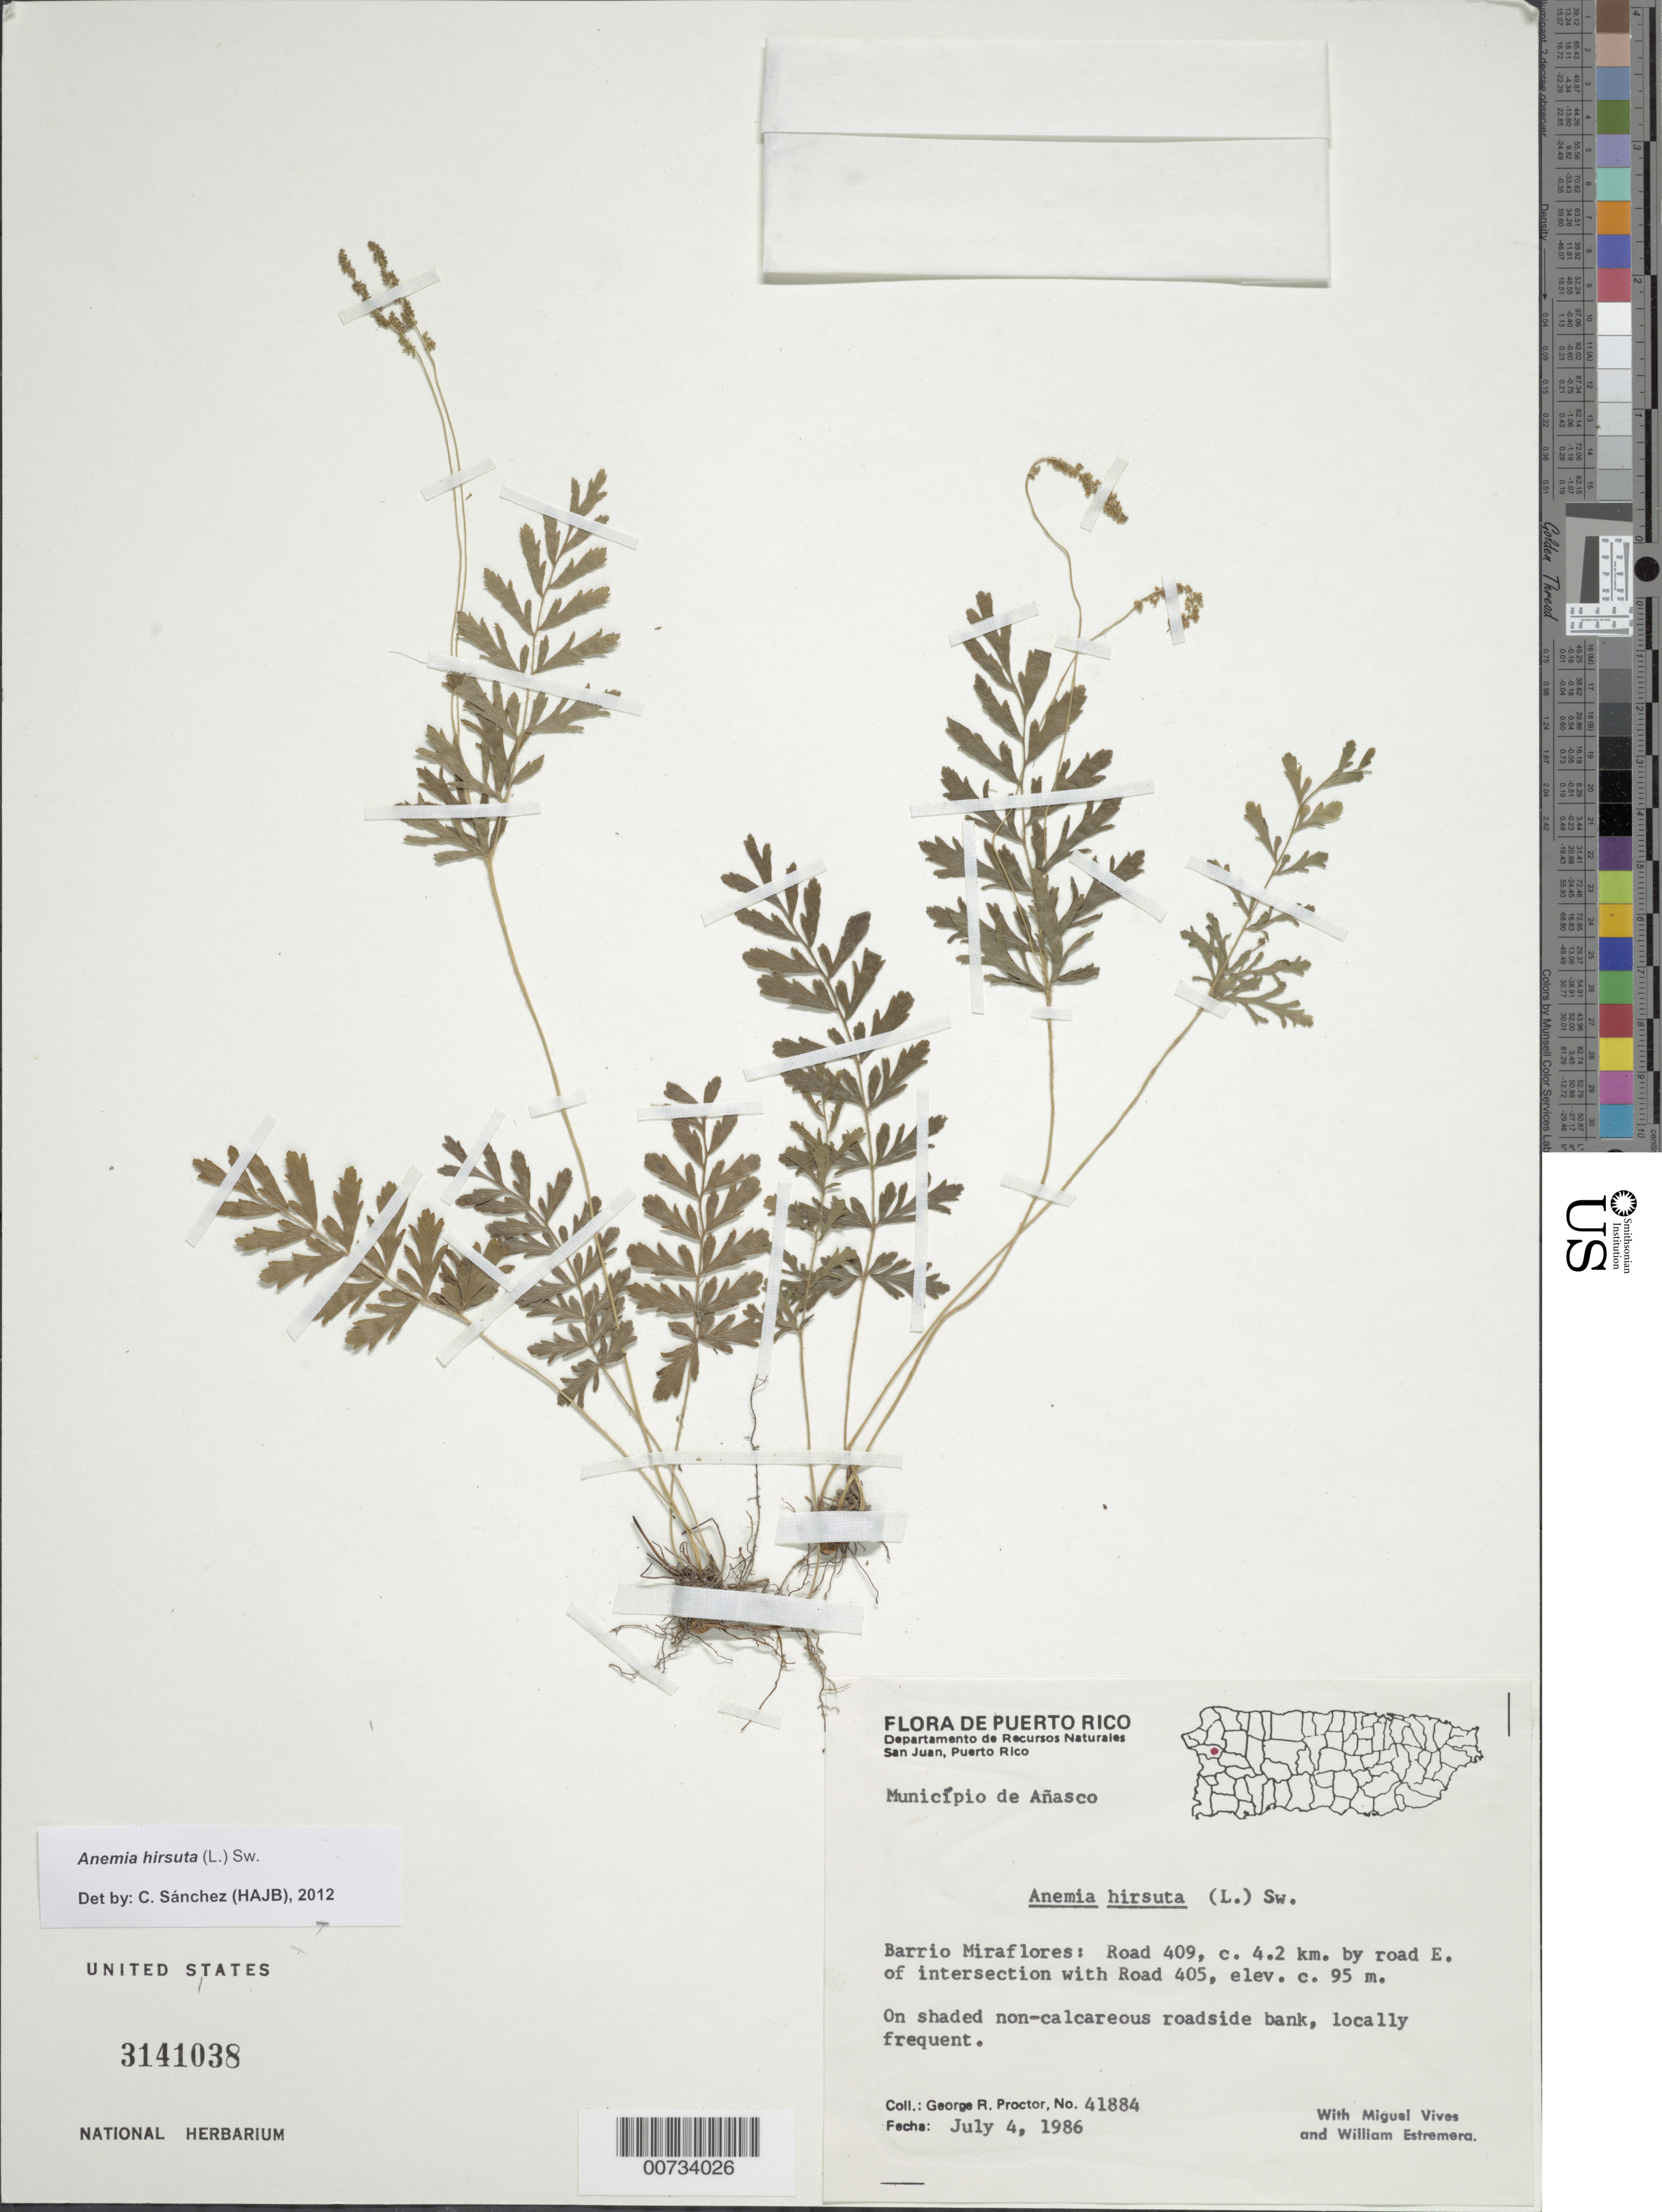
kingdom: Plantae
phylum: Tracheophyta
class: Polypodiopsida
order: Schizaeales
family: Anemiaceae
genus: Anemia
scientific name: Anemia hirsuta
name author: (L.) Sw.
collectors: G. R. Proctor, M. Vives & W. Estremera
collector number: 41884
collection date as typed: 04 Jul 1986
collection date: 1986-07-04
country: Puerto Rico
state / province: Añasco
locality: Mun. Anasco, Barrio Miraflores: Road 409, c. 4.2 km by road E of intersection w/Road 405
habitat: On shaded non-calcareous roadside bank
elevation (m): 95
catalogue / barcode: US 3141038